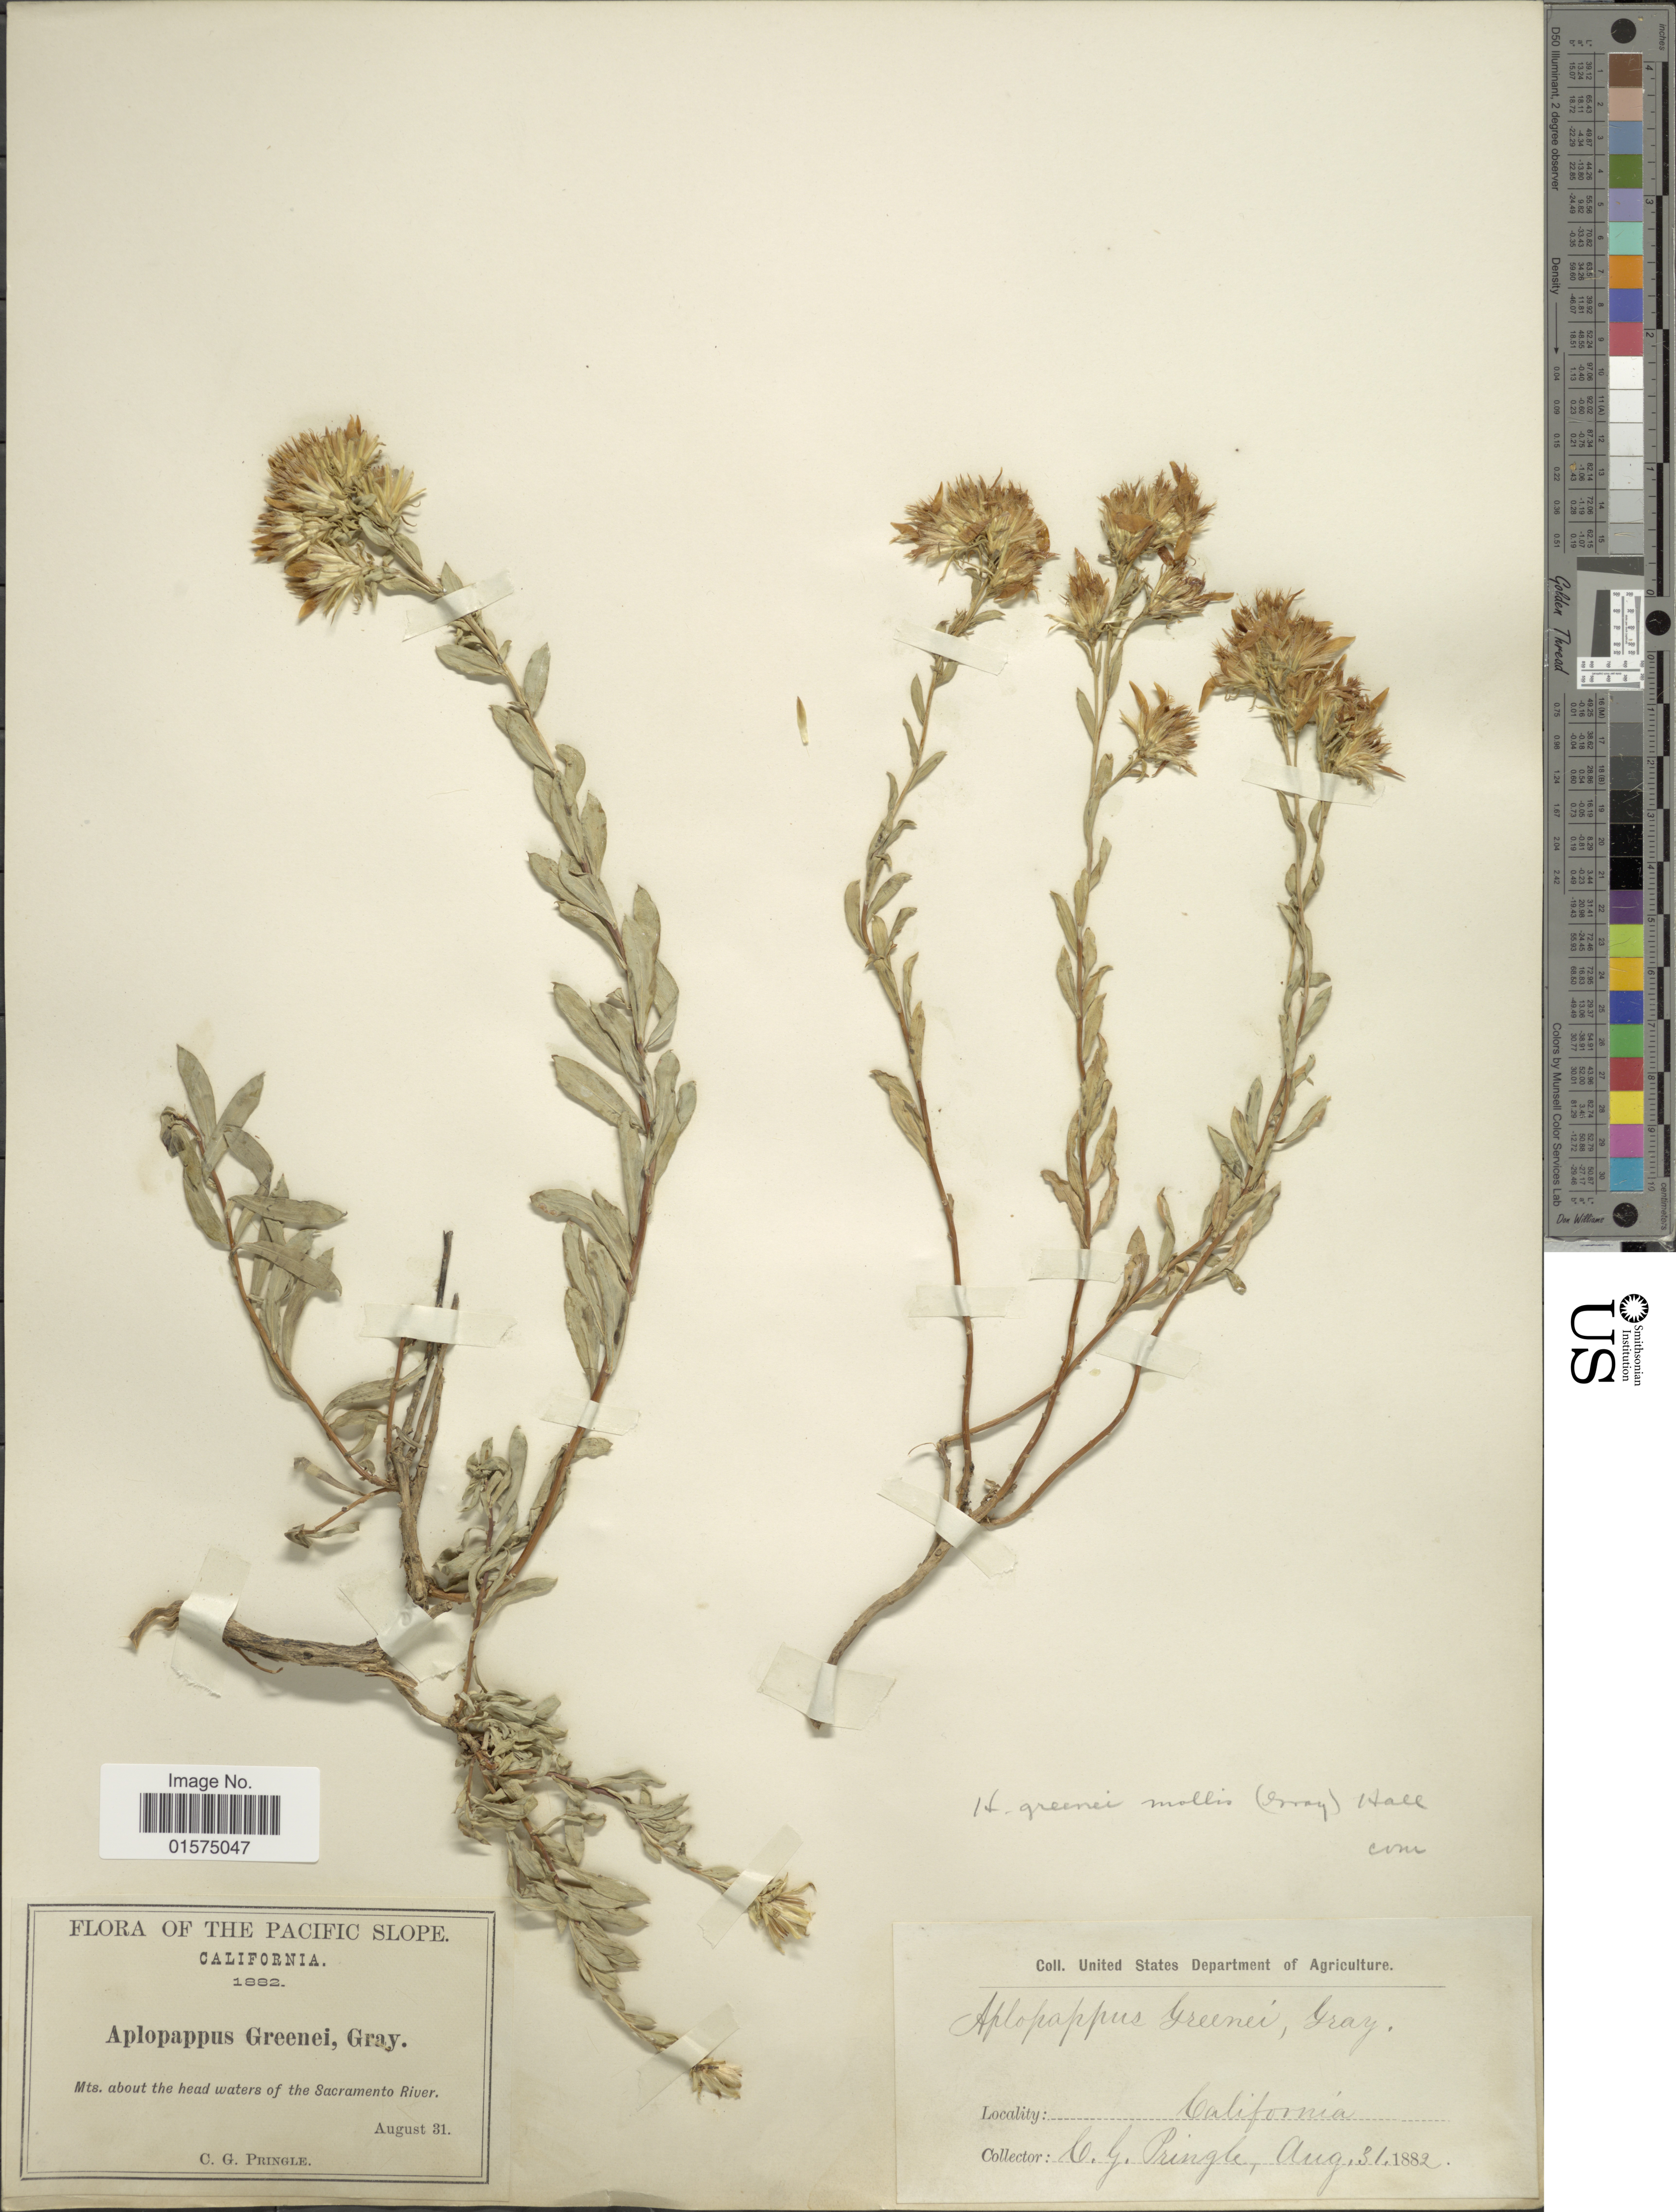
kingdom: Plantae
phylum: Tracheophyta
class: Magnoliopsida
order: Asterales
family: Asteraceae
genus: Ericameria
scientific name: Ericameria greenei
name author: (A. Gray) G.L. Nesom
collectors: C. G. Pringle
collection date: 1882-08-31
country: United States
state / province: California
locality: Pacific Slope. Mts. about the head waters of the Sacramento River